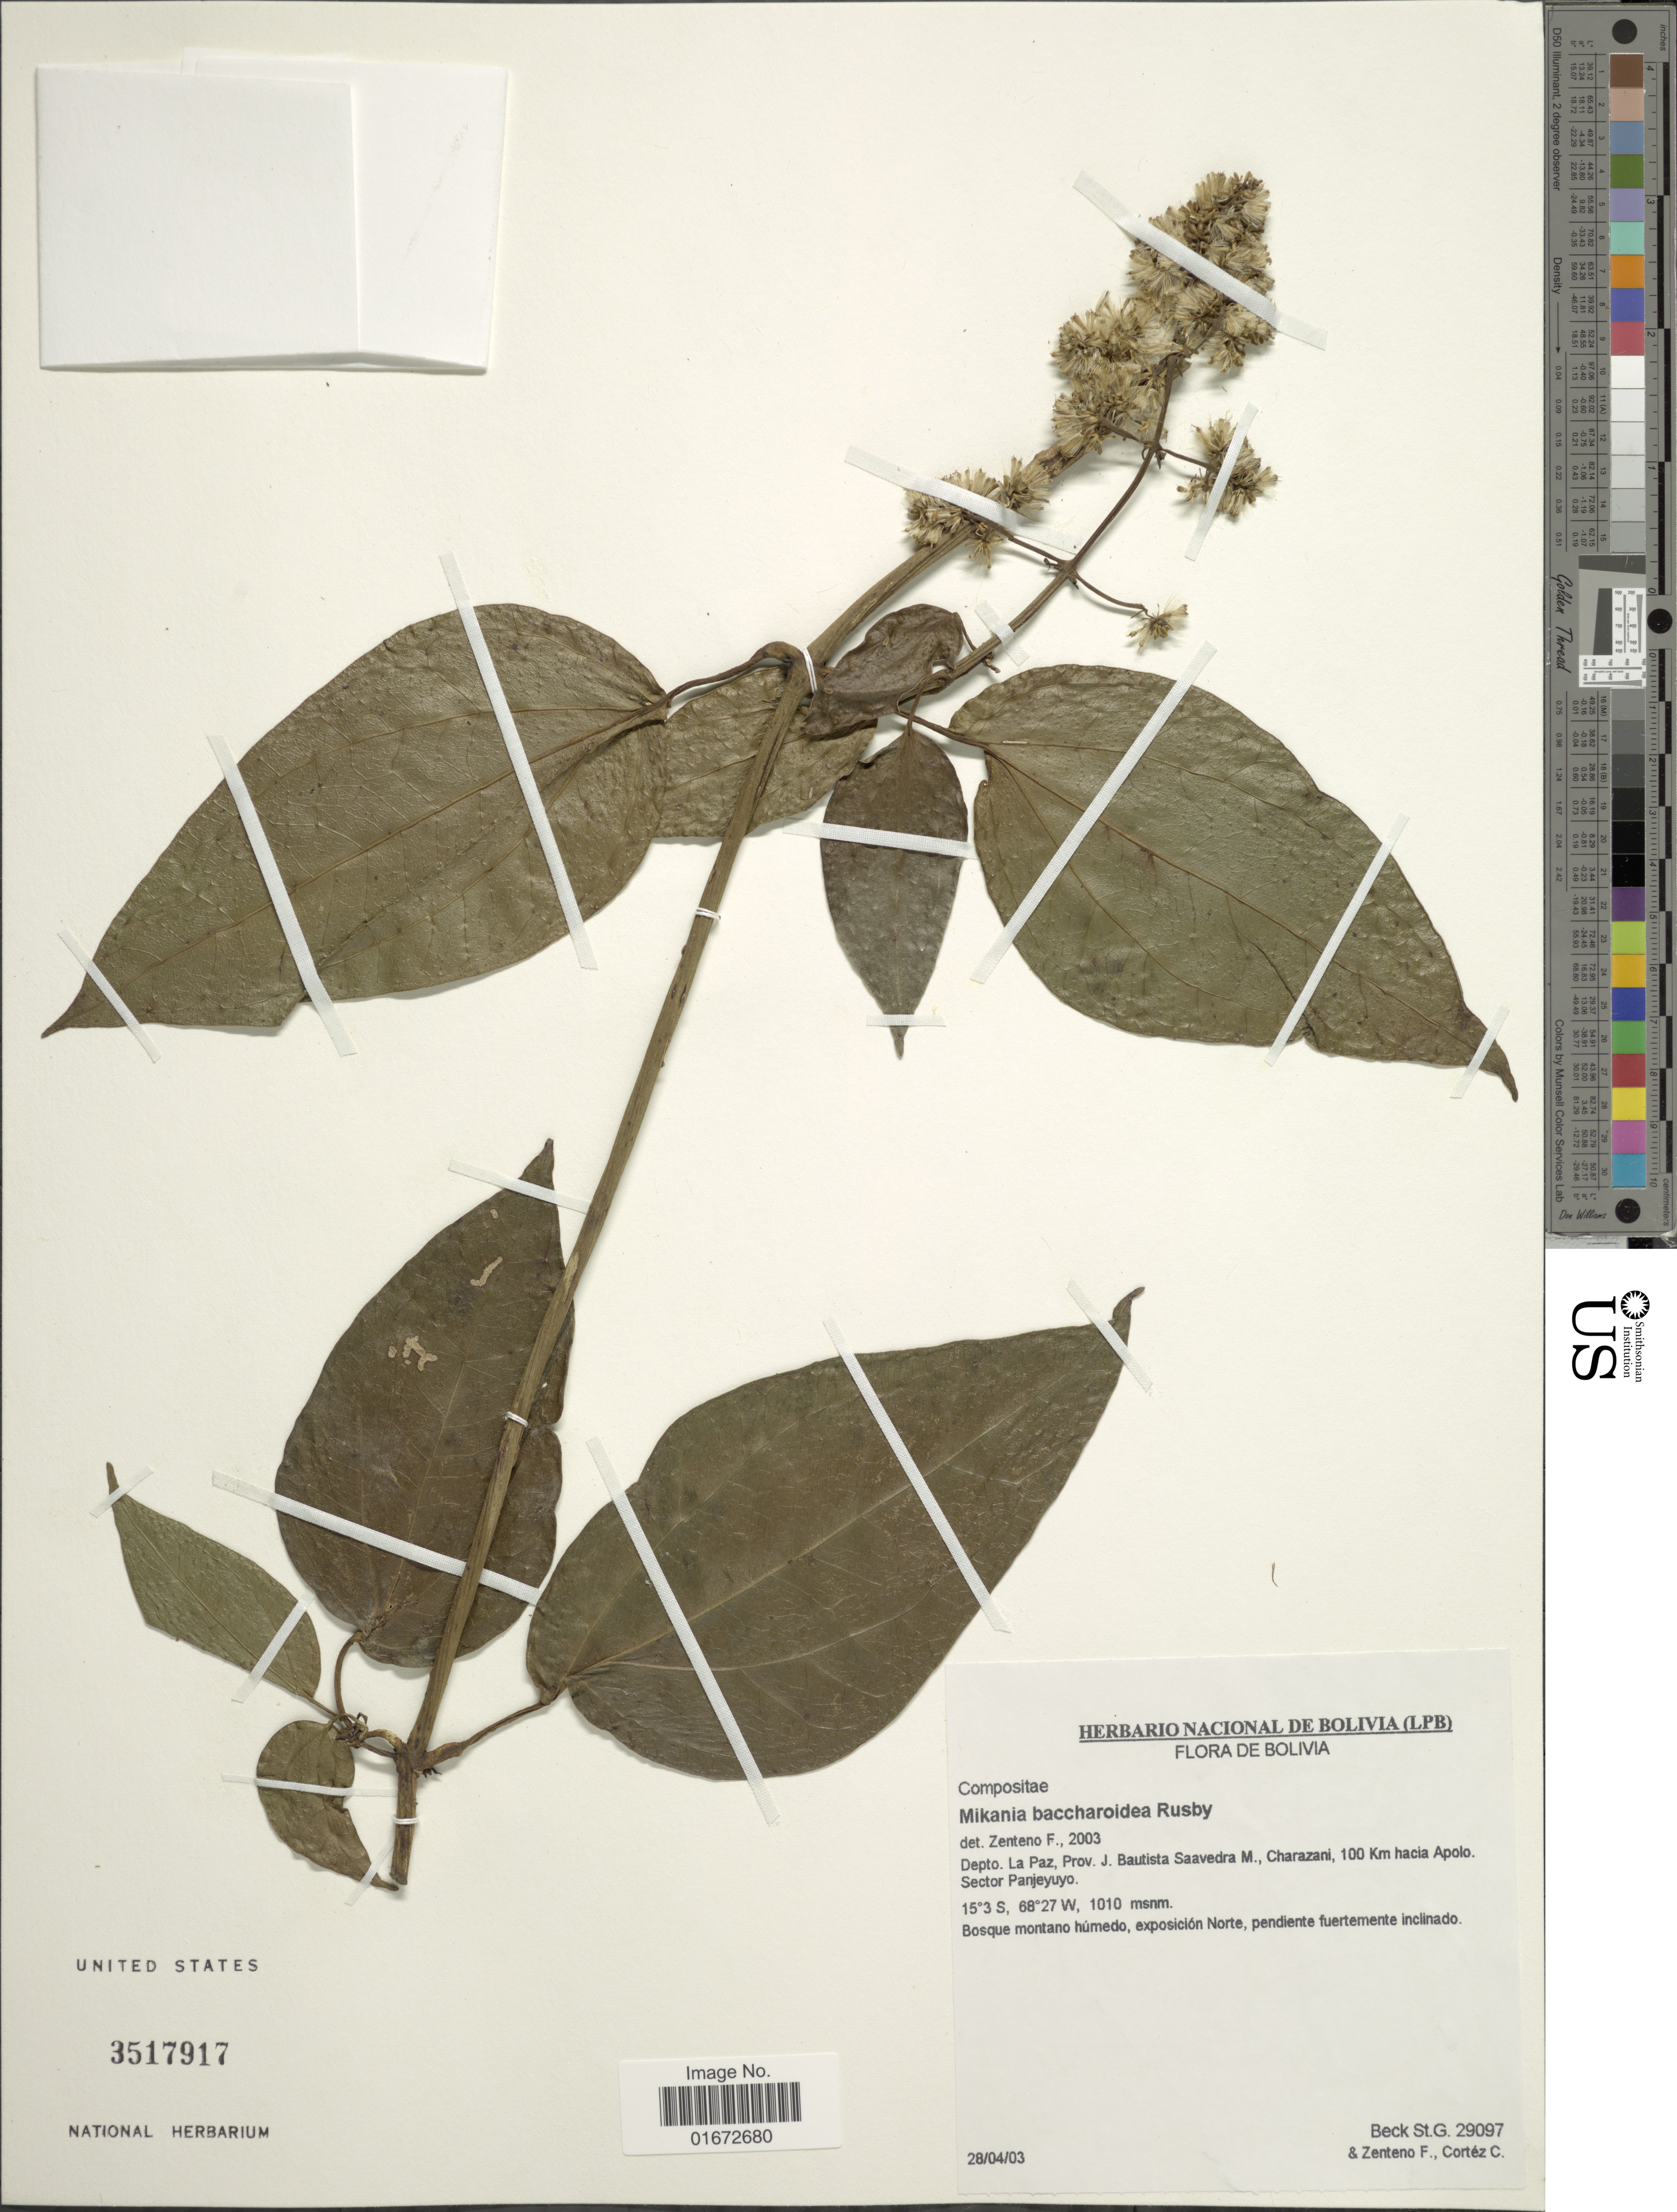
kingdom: Plantae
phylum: Tracheophyta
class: Magnoliopsida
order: Asterales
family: Asteraceae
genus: Mikania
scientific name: Mikania baccharoidea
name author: Rusby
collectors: S. G. Beck, F. Zenteno & C. Cortez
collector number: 29097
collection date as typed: Transcribed d/m/y: 28/4/3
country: Bolivia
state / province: La Paz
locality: Depto. La Paz, Prov. J. Bautista Saavedra M., Charazani, 100 Km hacia Apolo. Sector Panjeyuyo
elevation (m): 1010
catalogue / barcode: US 3517917